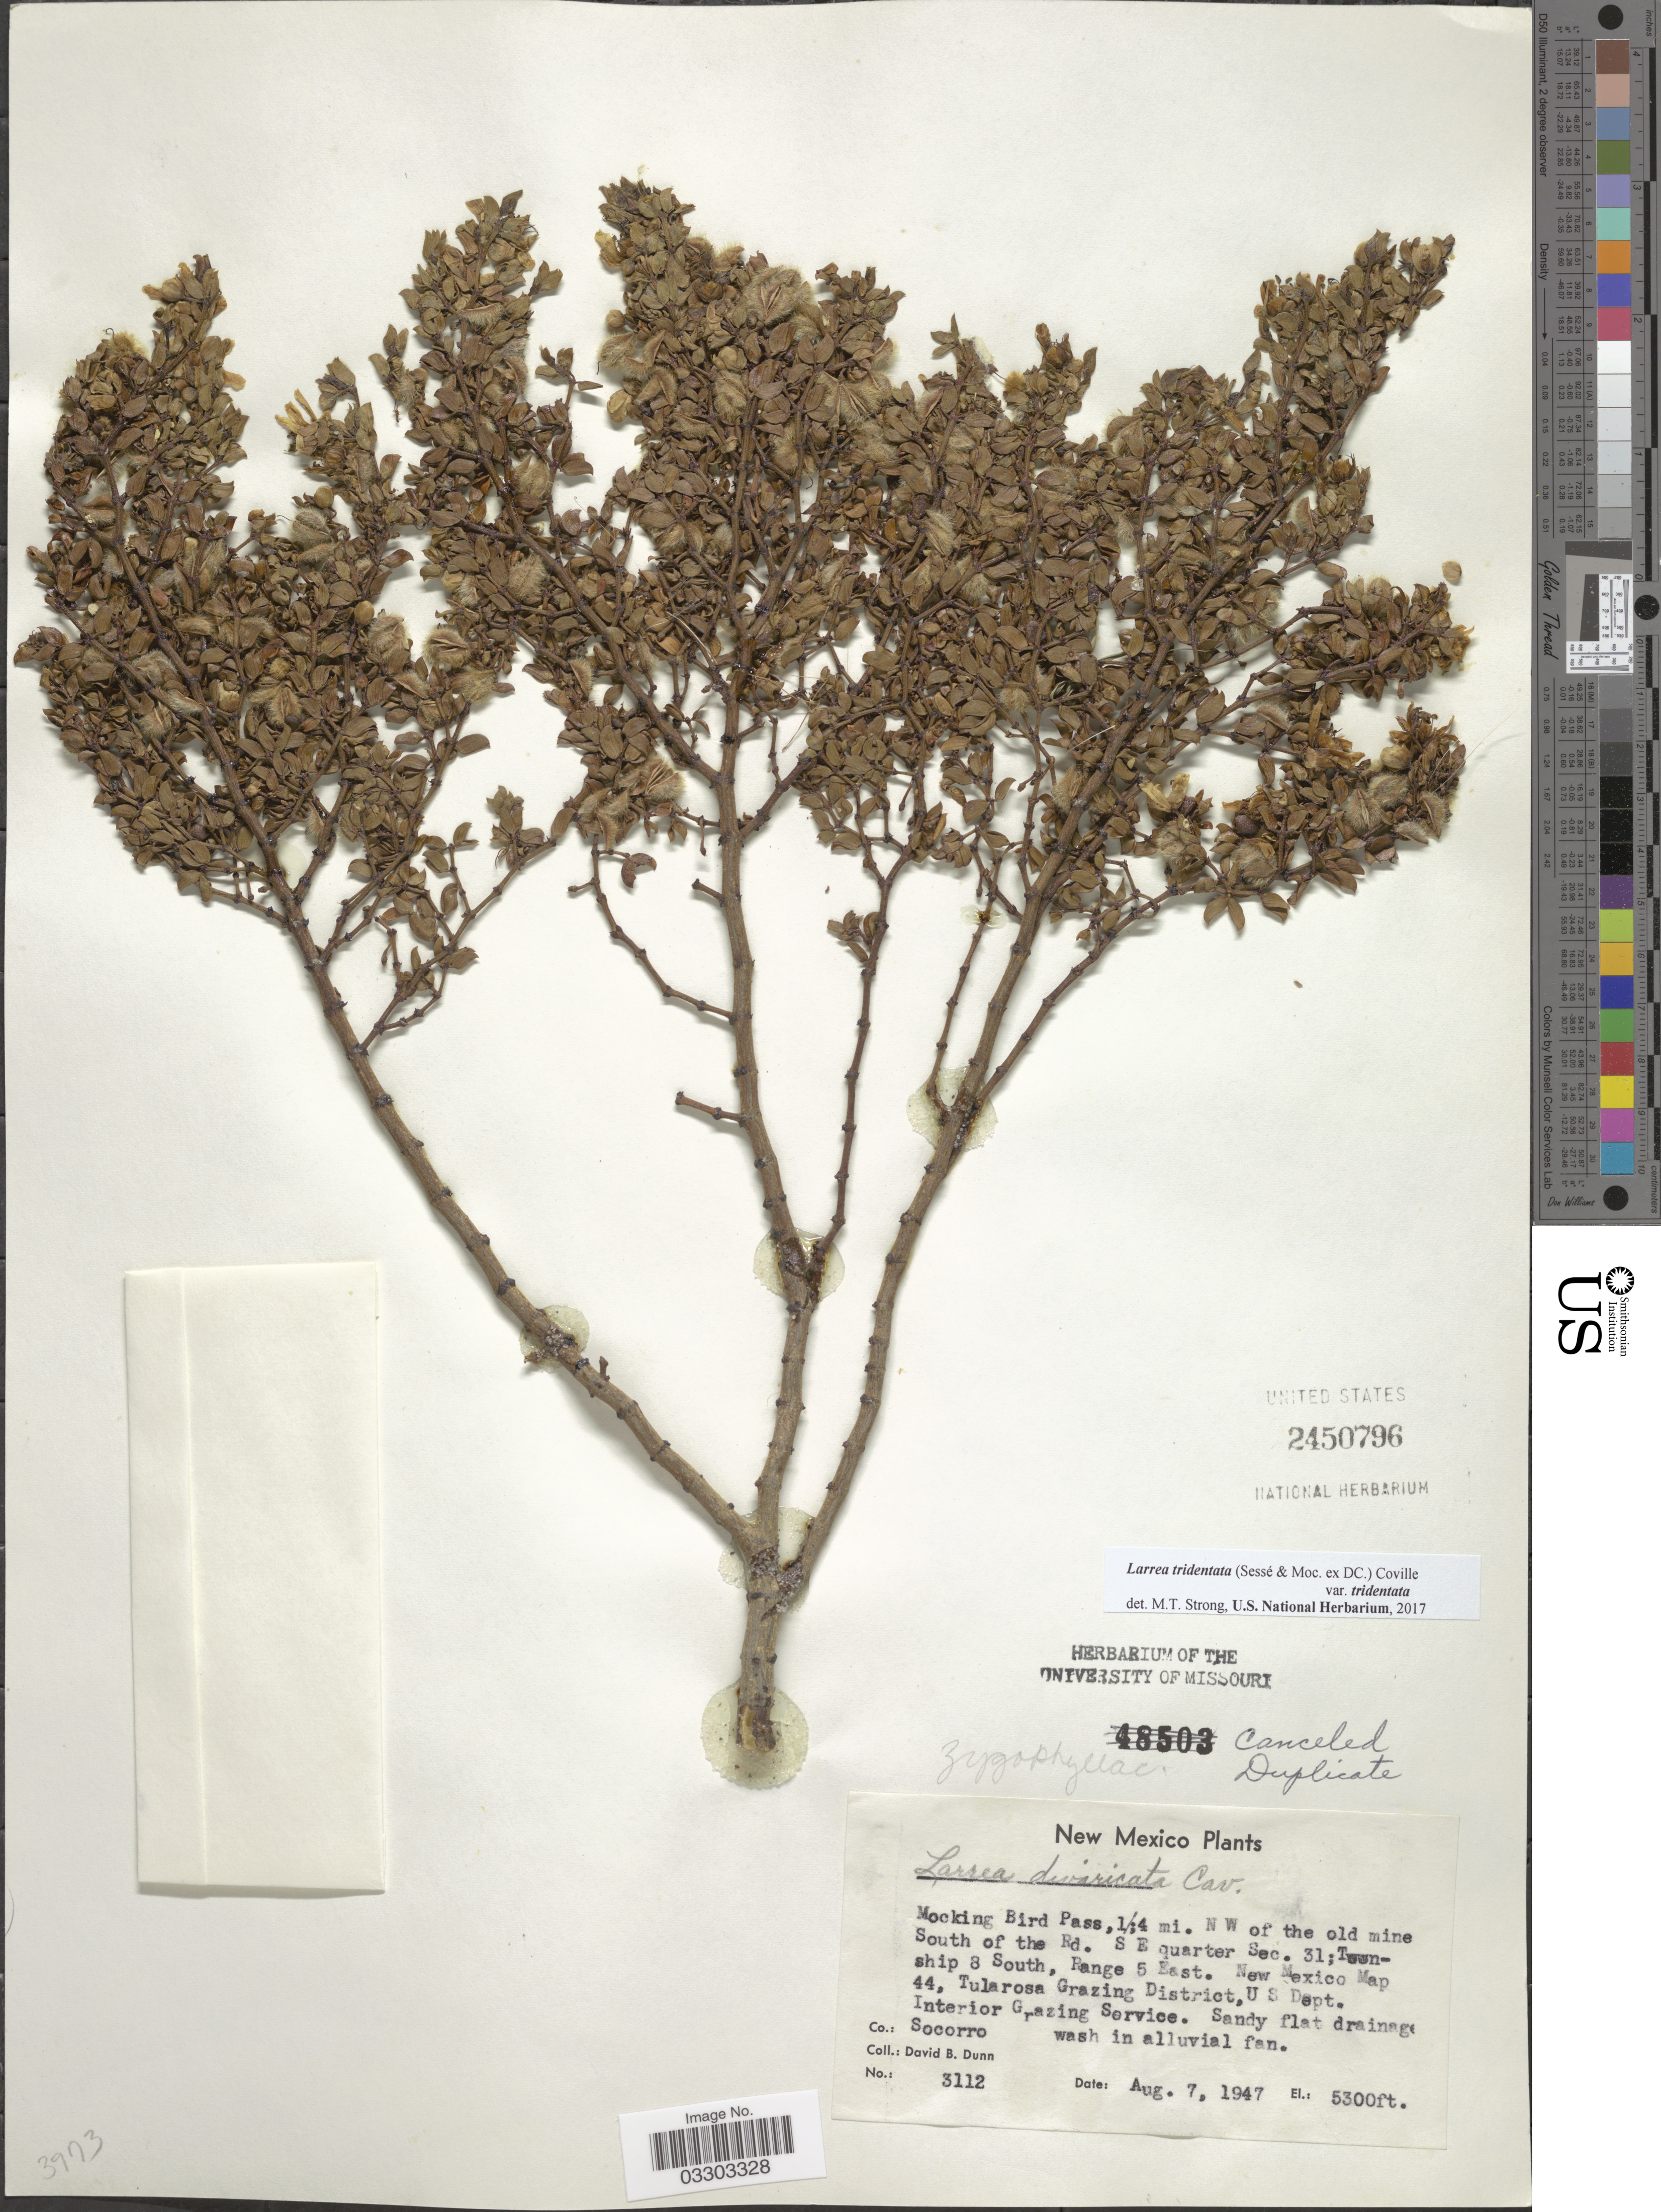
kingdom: Plantae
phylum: Tracheophyta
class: Magnoliopsida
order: Zygophyllales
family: Zygophyllaceae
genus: Larrea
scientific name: Larrea tridentata var. tridentata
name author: (Sessé & Moc. ex DC.) Coville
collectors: D. B. Dunn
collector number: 3112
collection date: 1947-08-07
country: United States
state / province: New Mexico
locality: Mocking Bird Pass, 1/;4 mi. NW of the old mine South of the Rd. SE quarter Sec. 31; Township 8 South, Range 5 East. New Mexico Map 44, Tularosa Grazing District, US Dept. Interior Grazing Service. Co.: Socorro.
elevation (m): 1615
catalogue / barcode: US 2450796